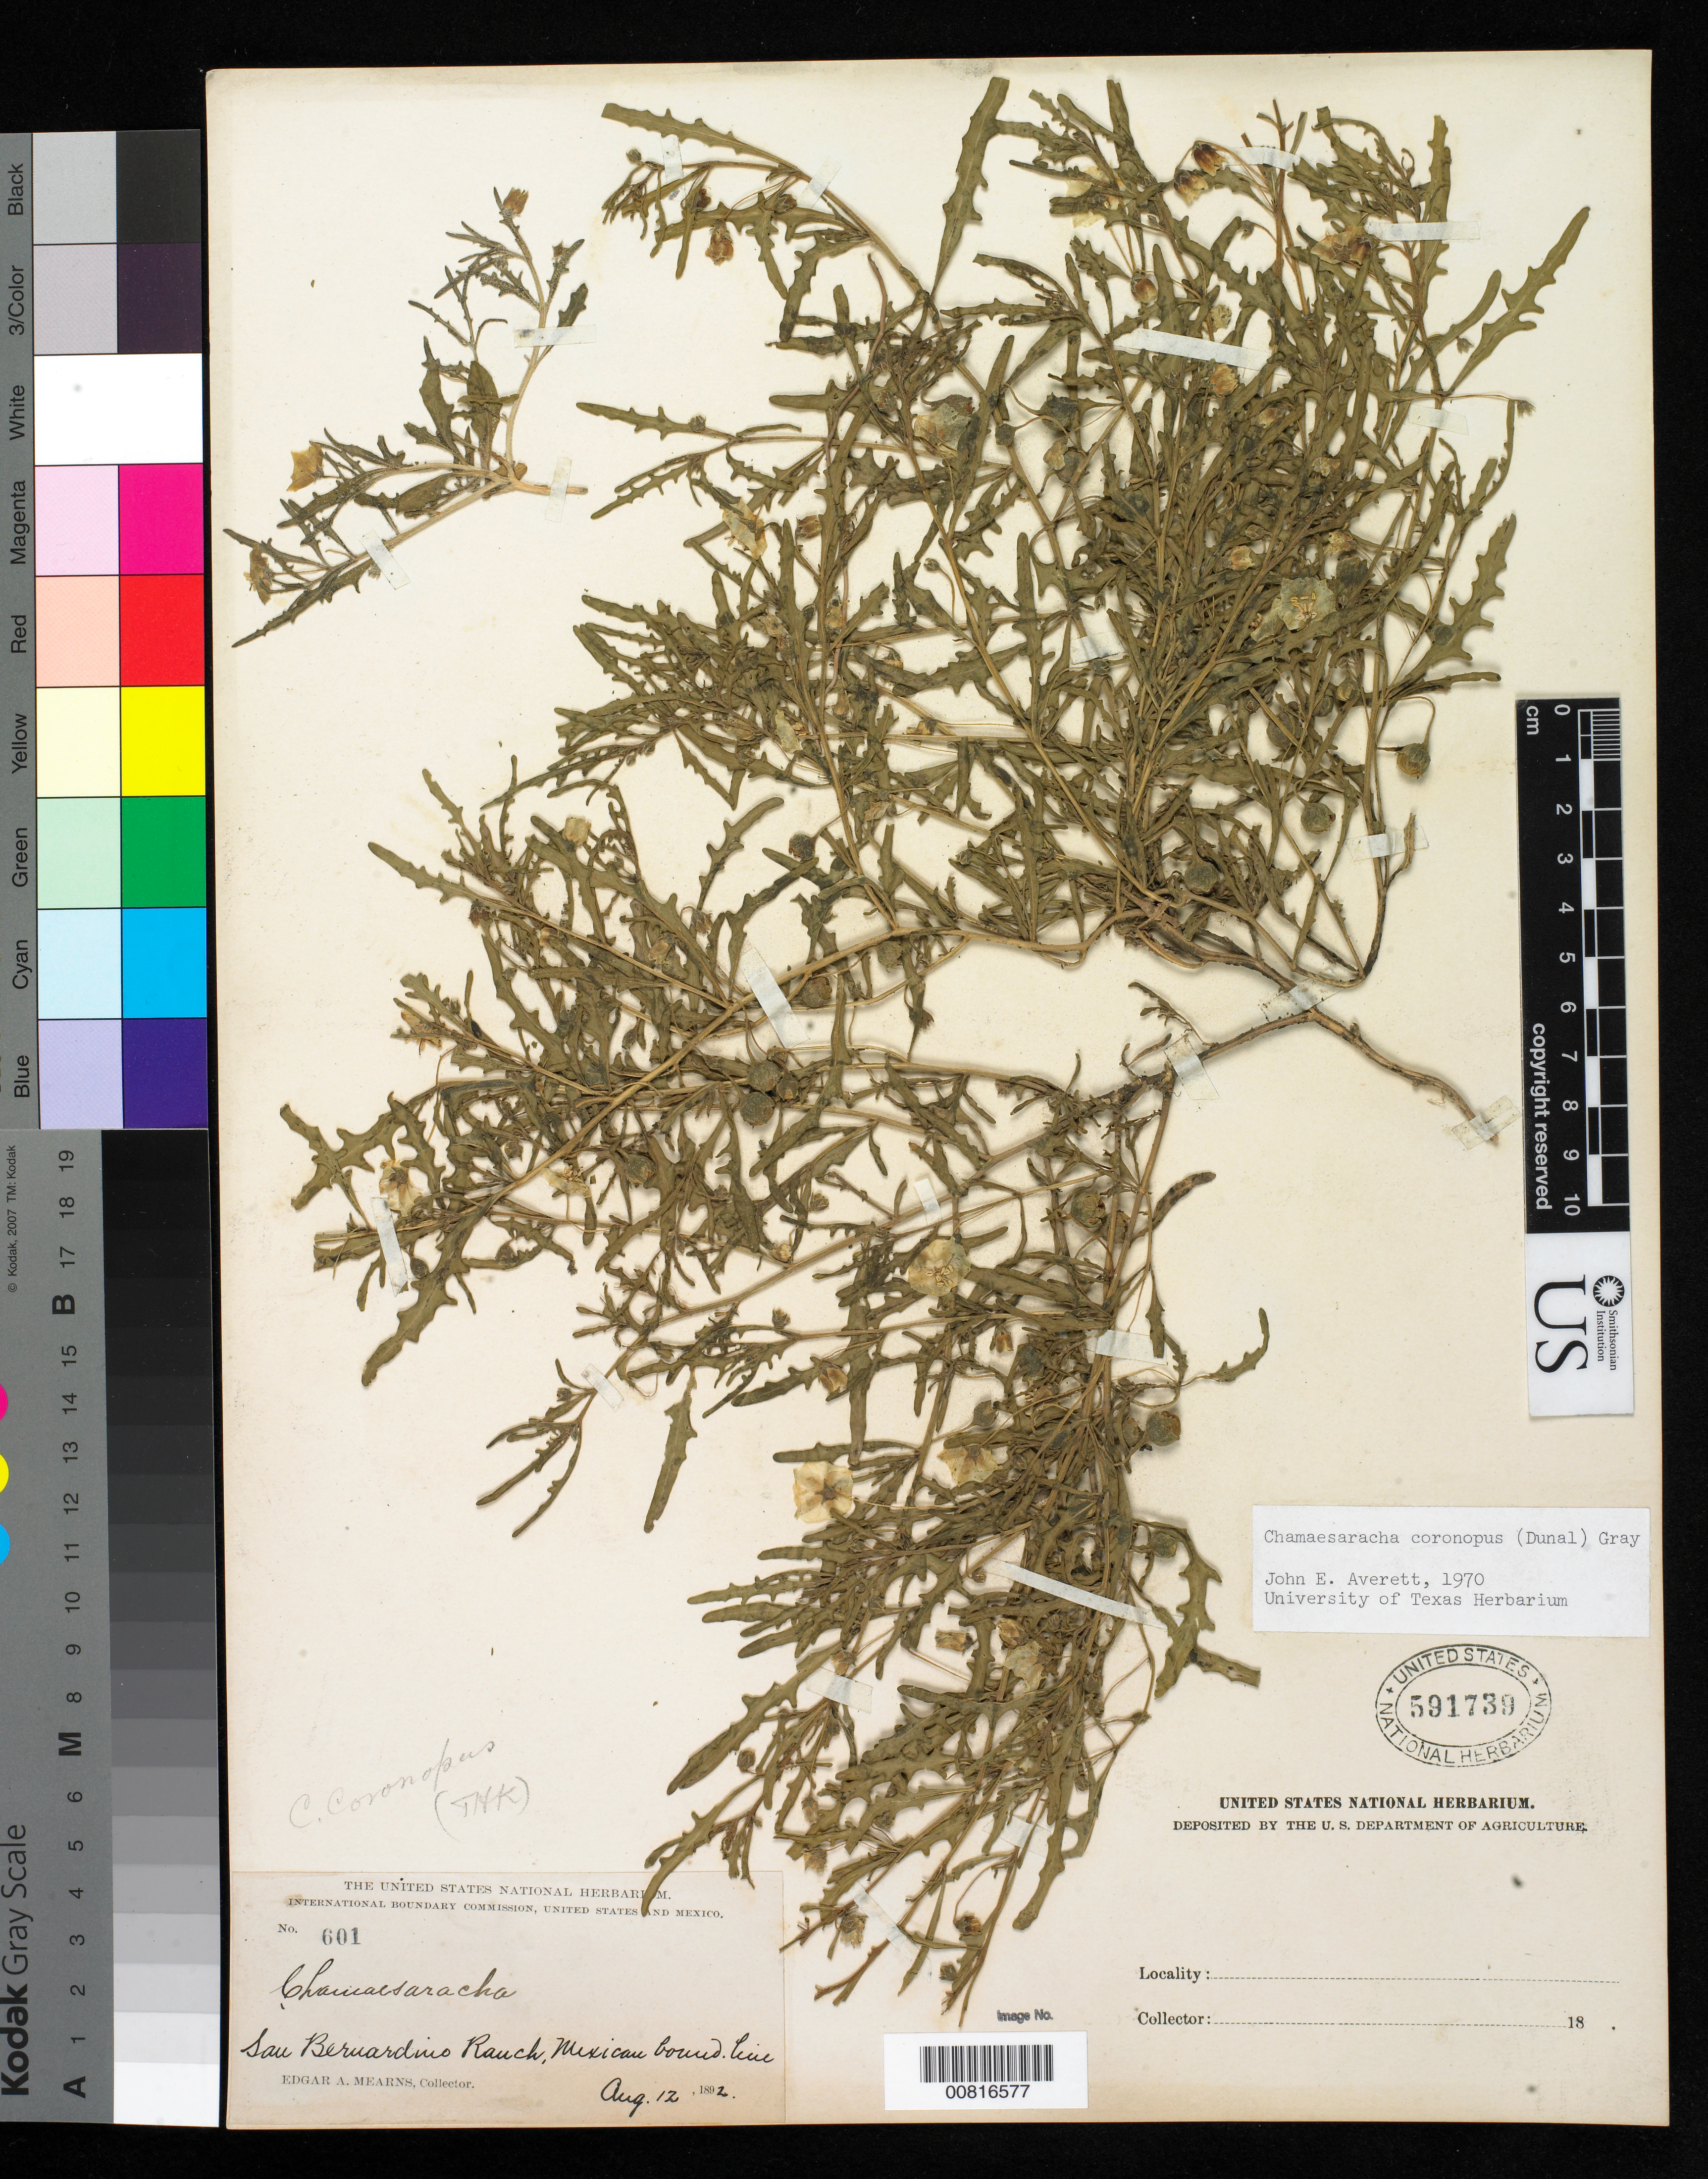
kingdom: Plantae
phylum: Tracheophyta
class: Magnoliopsida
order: Solanales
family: Solanaceae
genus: Chamaesaracha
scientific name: Chamaesaracha coronopus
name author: (Dunal) A. Gray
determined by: Averett, J. E., (GAS)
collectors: E. A. Mearns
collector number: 601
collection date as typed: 12 Aug 1892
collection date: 1892-08-12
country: United States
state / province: Arizona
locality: San Bernardino Ranch, Mexican Boundary Line.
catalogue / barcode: US 591739